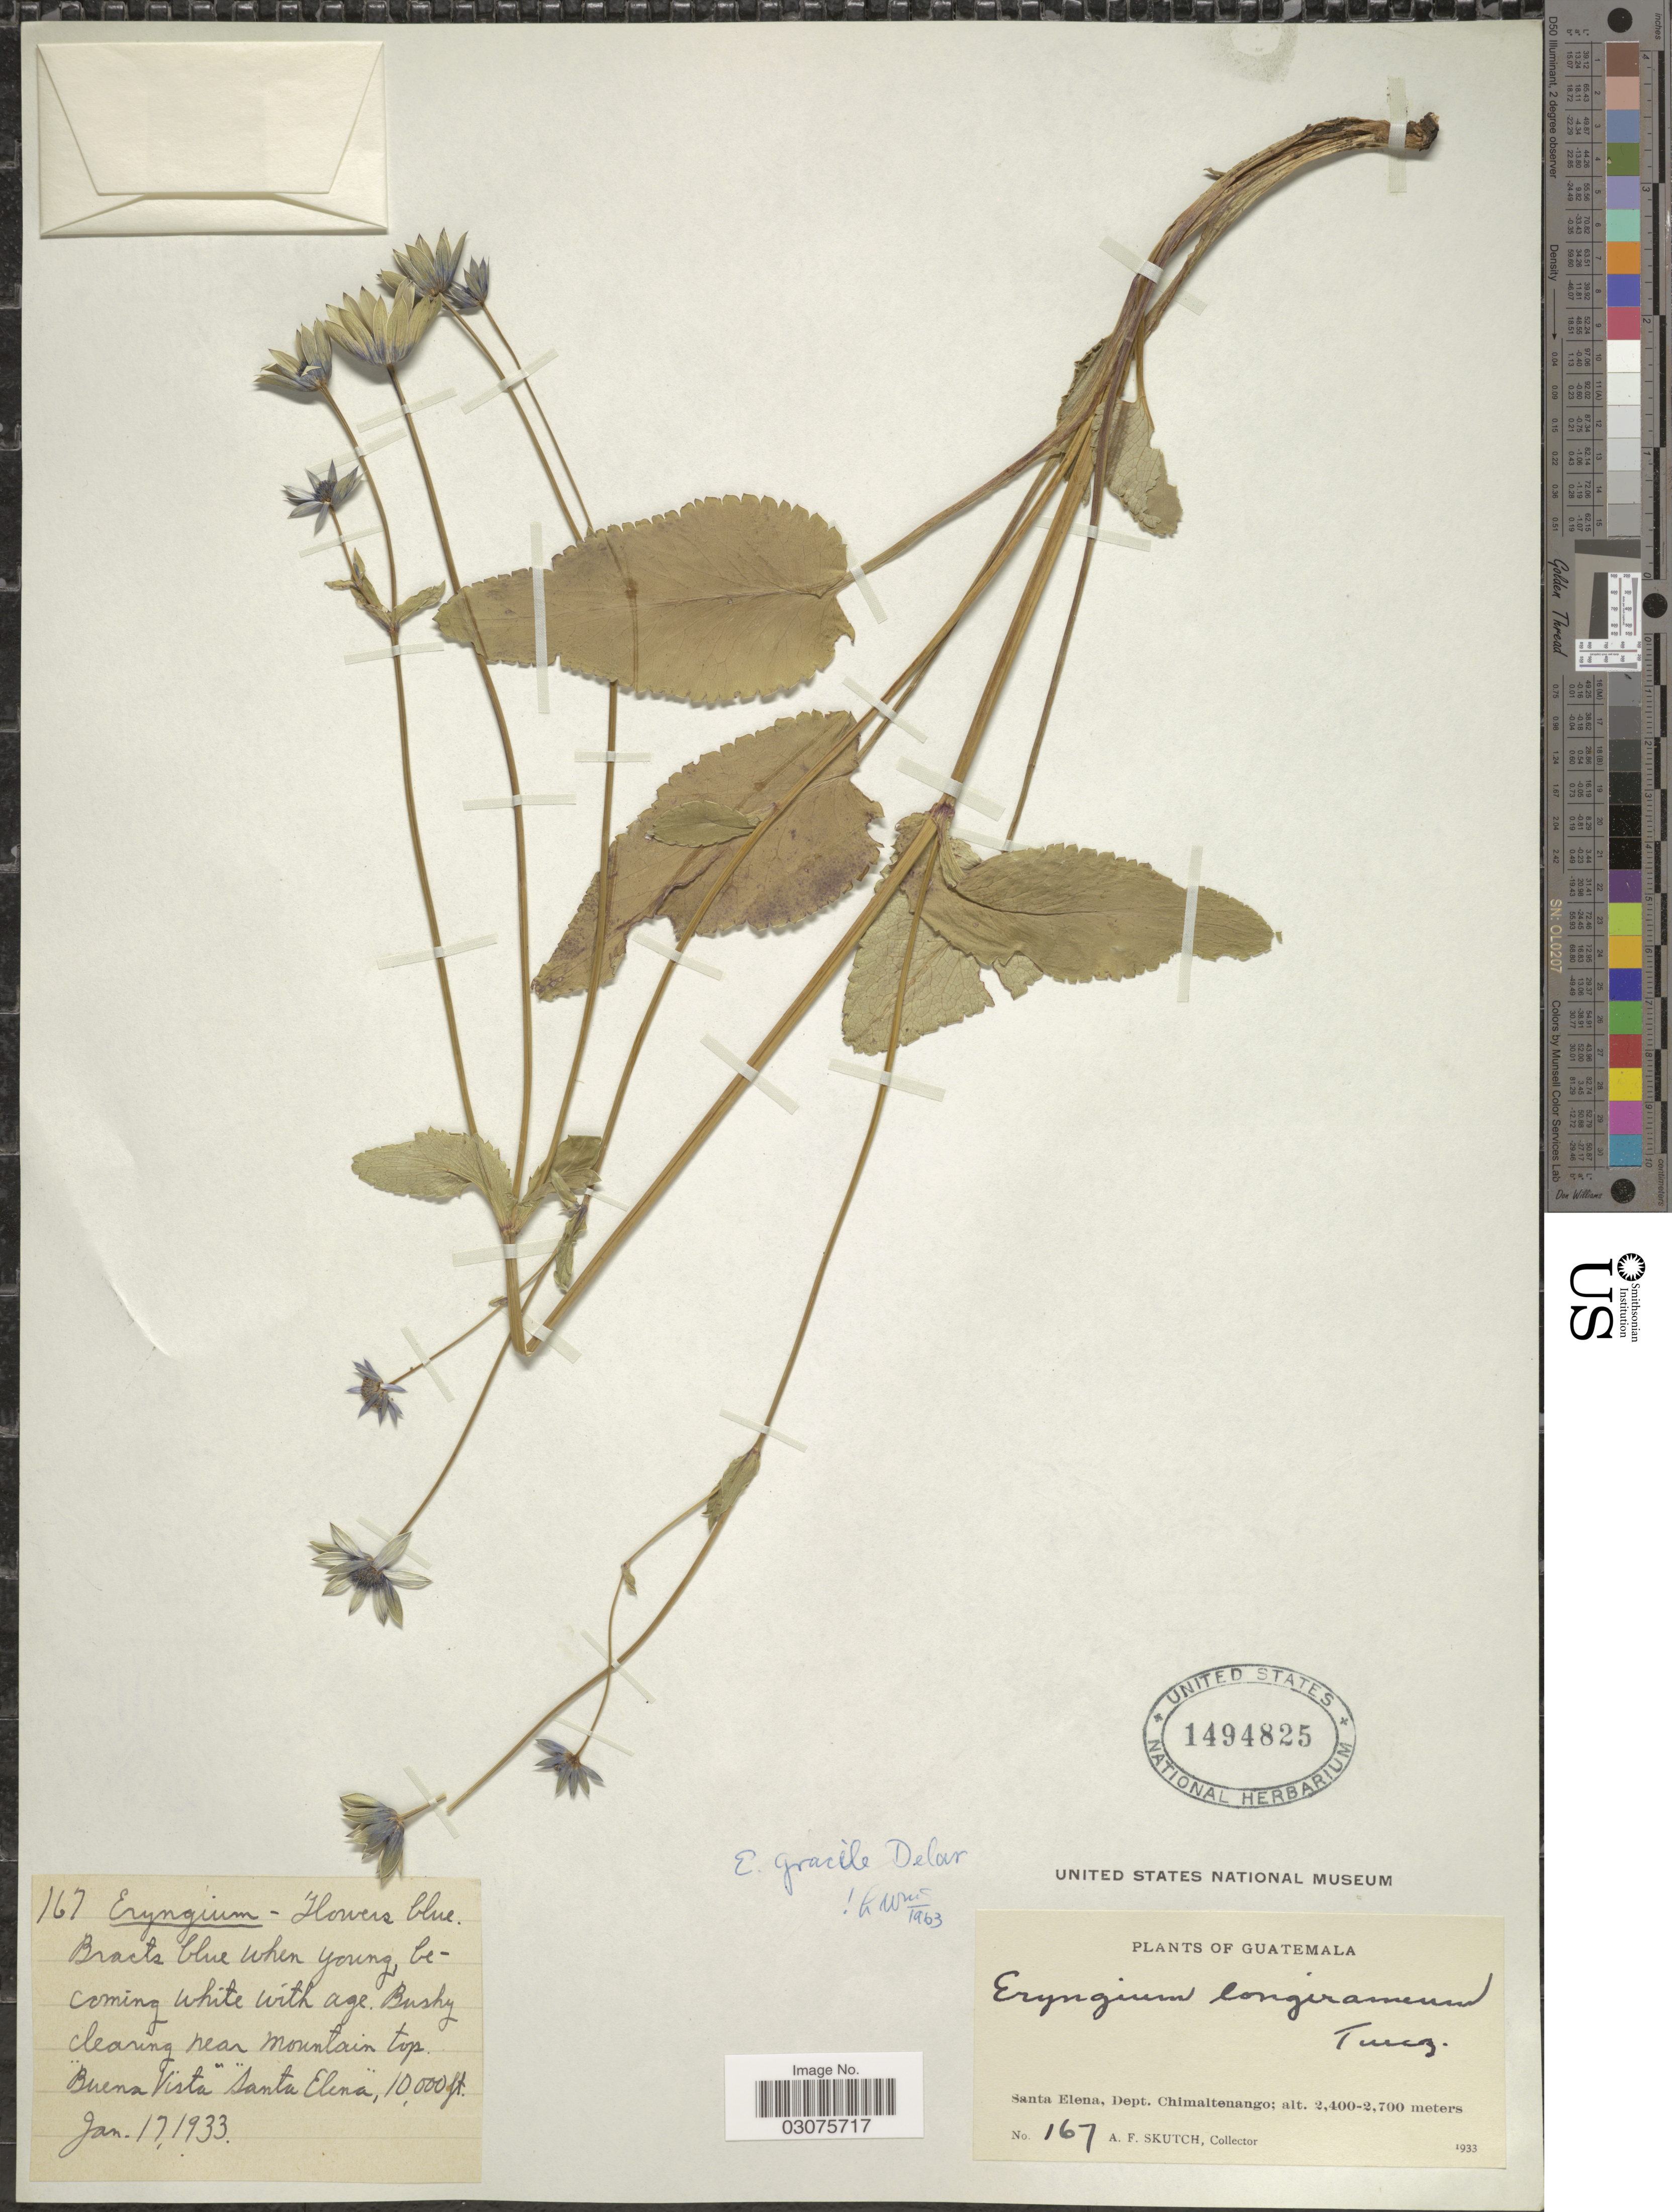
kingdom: Plantae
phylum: Tracheophyta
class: Magnoliopsida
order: Apiales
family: Apiaceae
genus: Eryngium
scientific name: Eryngium gracile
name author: F. Delaroche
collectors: A. F. Skutch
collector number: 167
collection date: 1933-01-17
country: Guatemala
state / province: Chimaltenango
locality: Santa Elena, Dept. Chimaltenango. Clearing near mountain top "Buena Vista" "Santa Elena".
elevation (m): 3048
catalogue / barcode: US 1494825